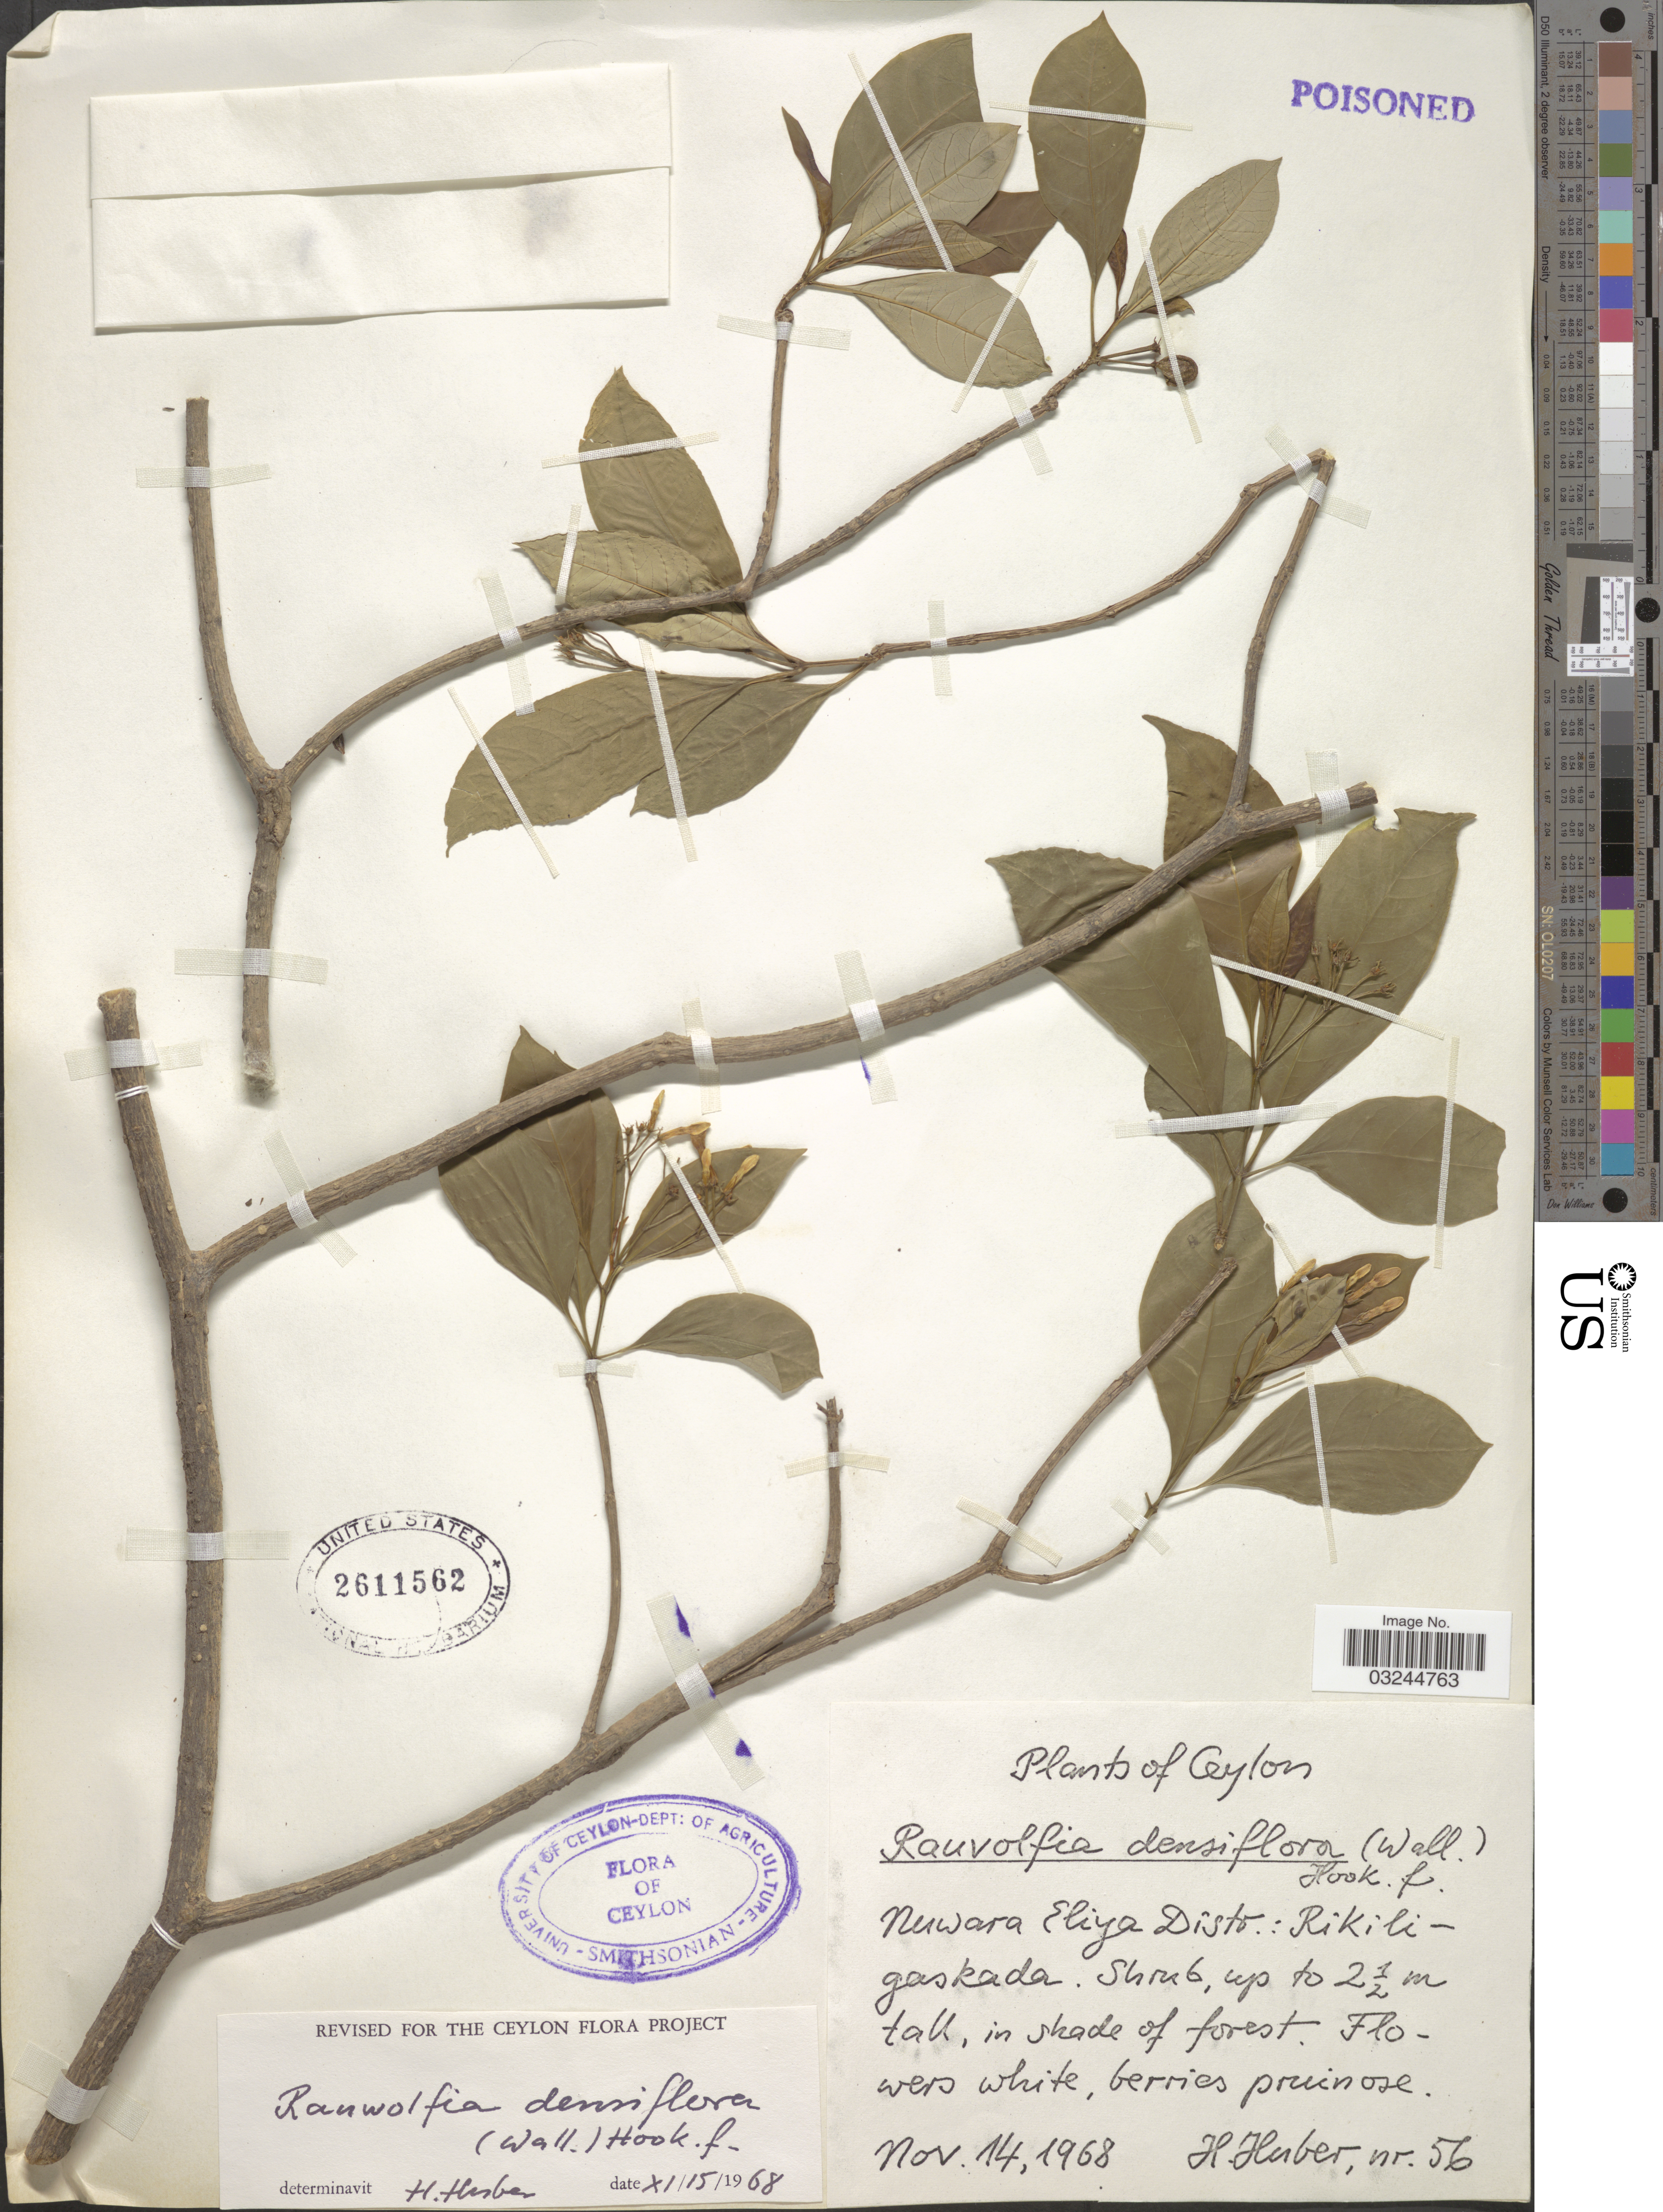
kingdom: Plantae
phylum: Tracheophyta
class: Magnoliopsida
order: Gentianales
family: Apocynaceae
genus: Rauvolfia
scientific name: Rauvolfia densiflora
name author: (Wall.) Benth. ex Hook. f.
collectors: H. Huber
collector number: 56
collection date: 1968-11-14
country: Sri Lanka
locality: Ceylon. Nuwara Eliya Distr.: Rikiligaskada.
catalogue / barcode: US 2611562